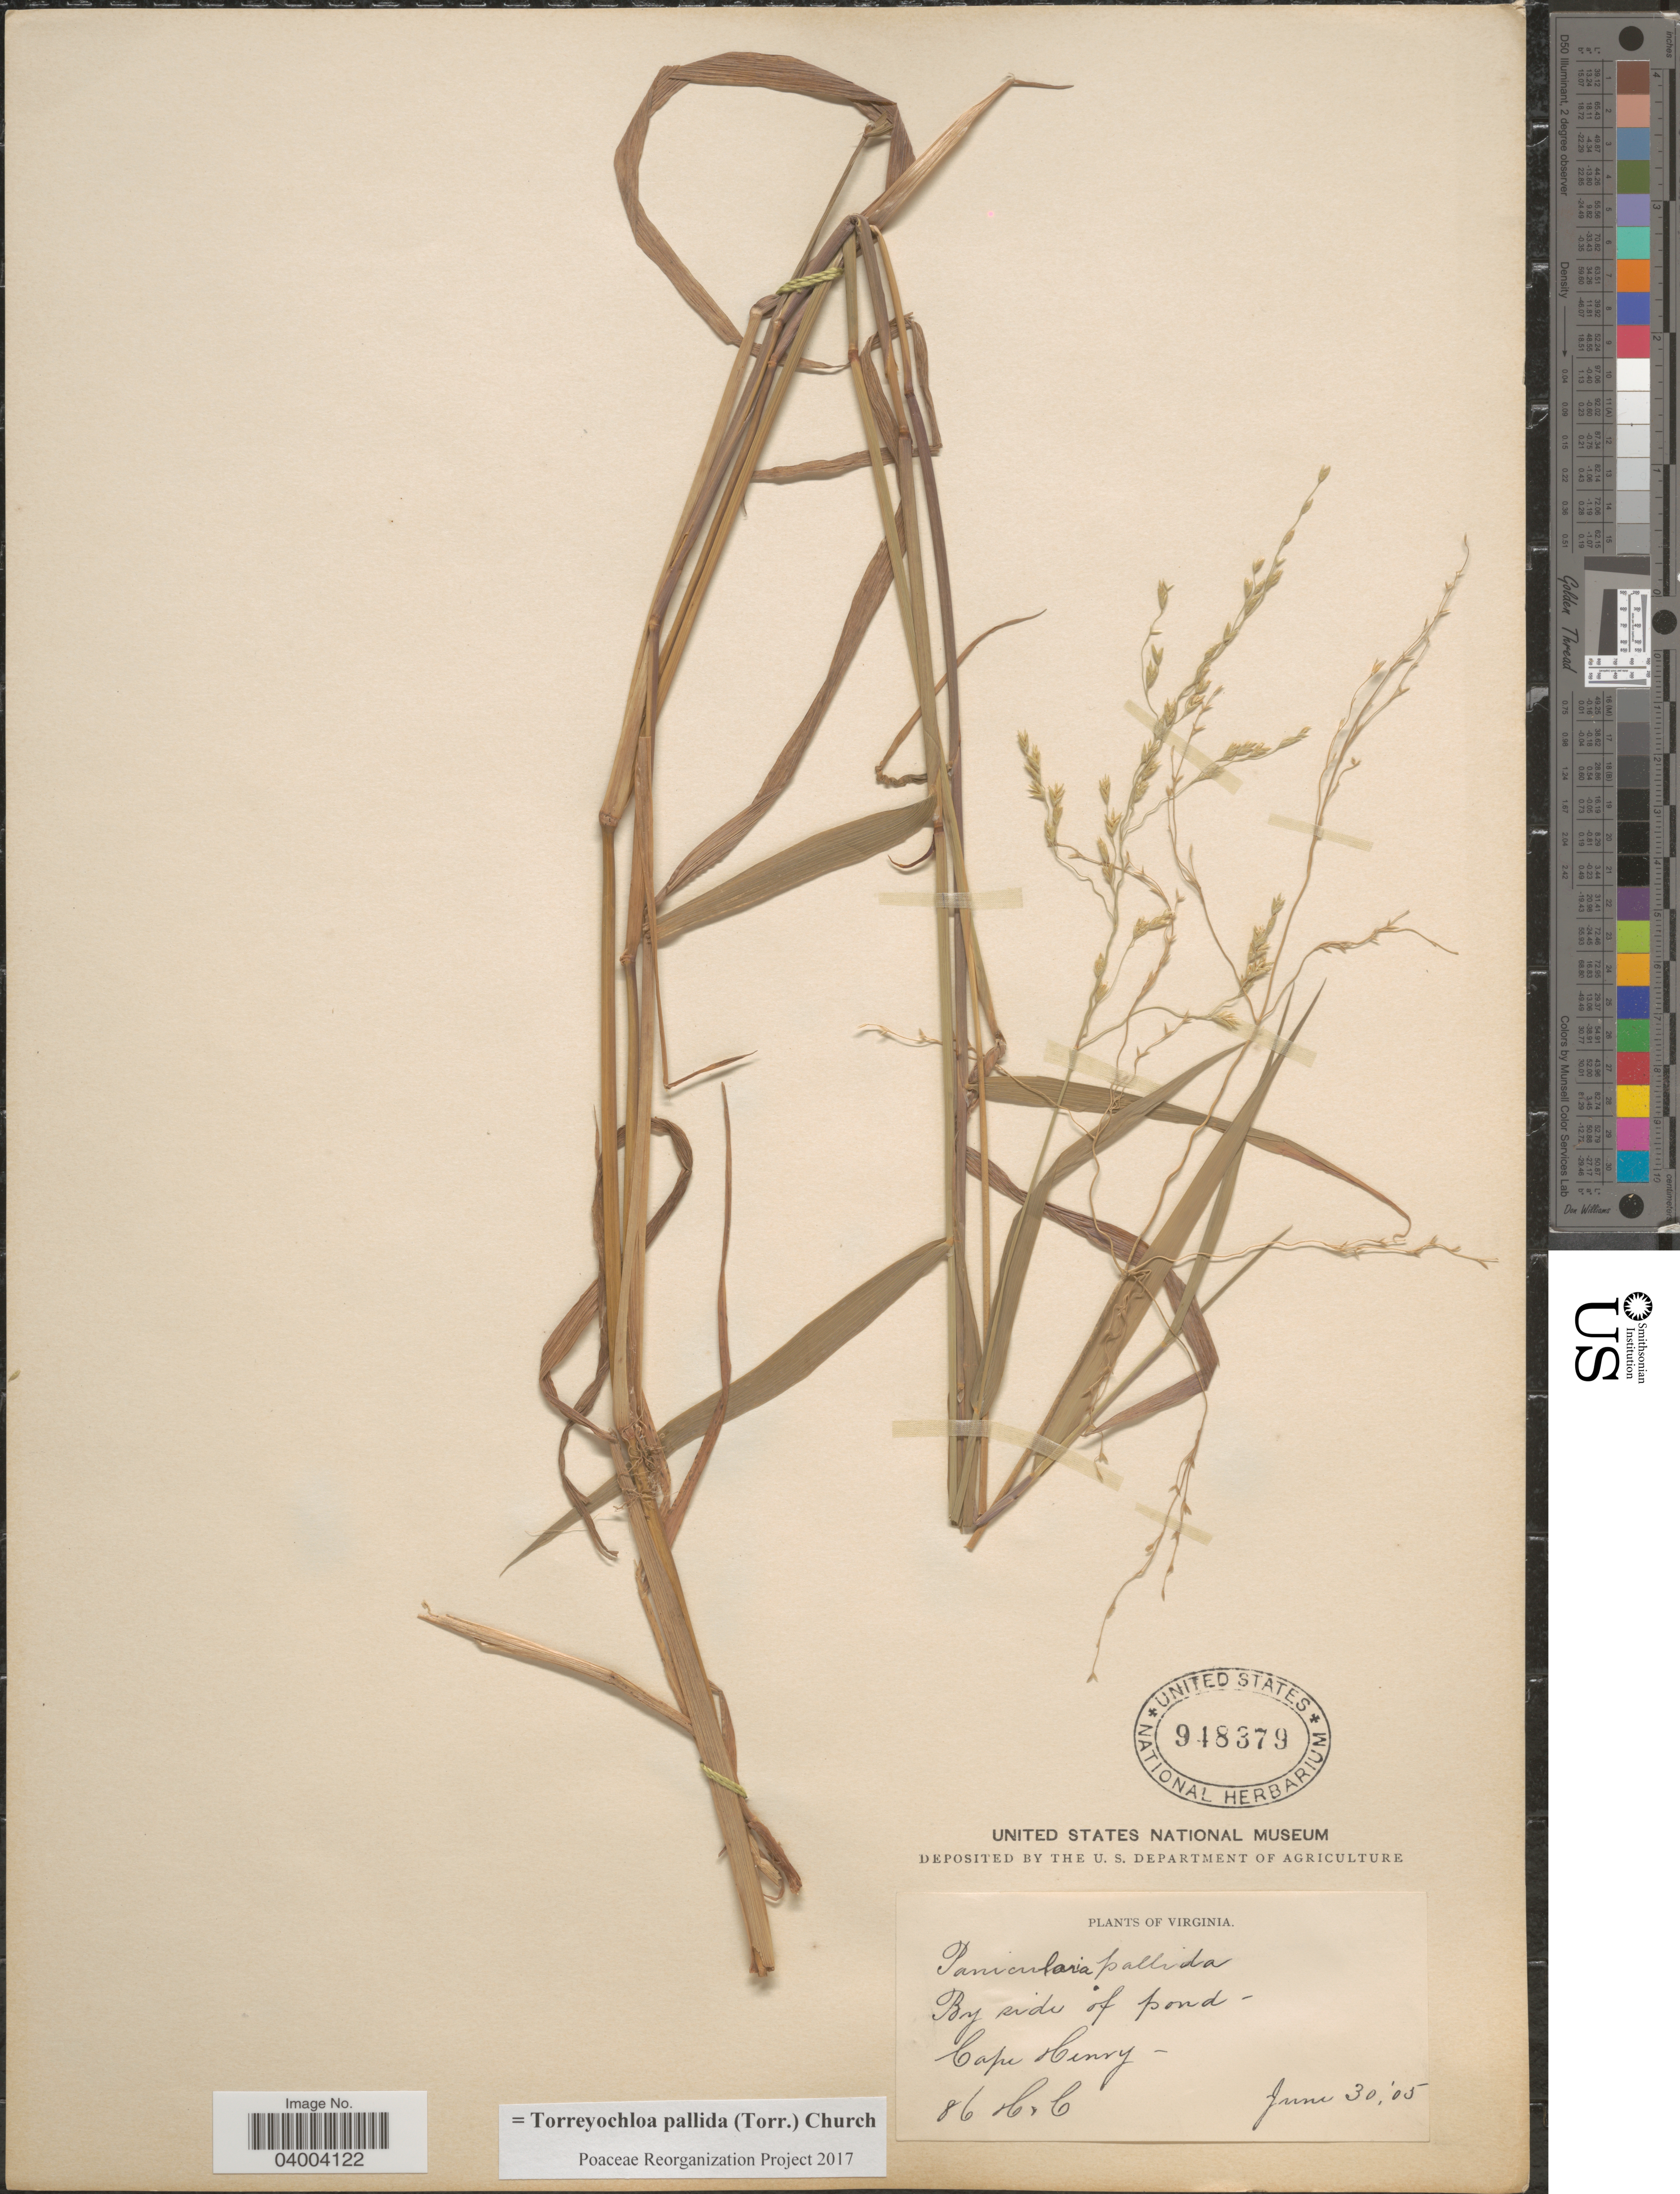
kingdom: Plantae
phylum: Tracheophyta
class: Liliopsida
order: Poales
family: Poaceae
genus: Torreyochloa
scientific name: Torreyochloa pallida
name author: (Torr.) G.L. Church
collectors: H. C.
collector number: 86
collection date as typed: Transcribed d/m/y: 30/6/5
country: United States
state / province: Virginia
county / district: City of Virginia Beach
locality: Cape Henry.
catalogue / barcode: US 948379